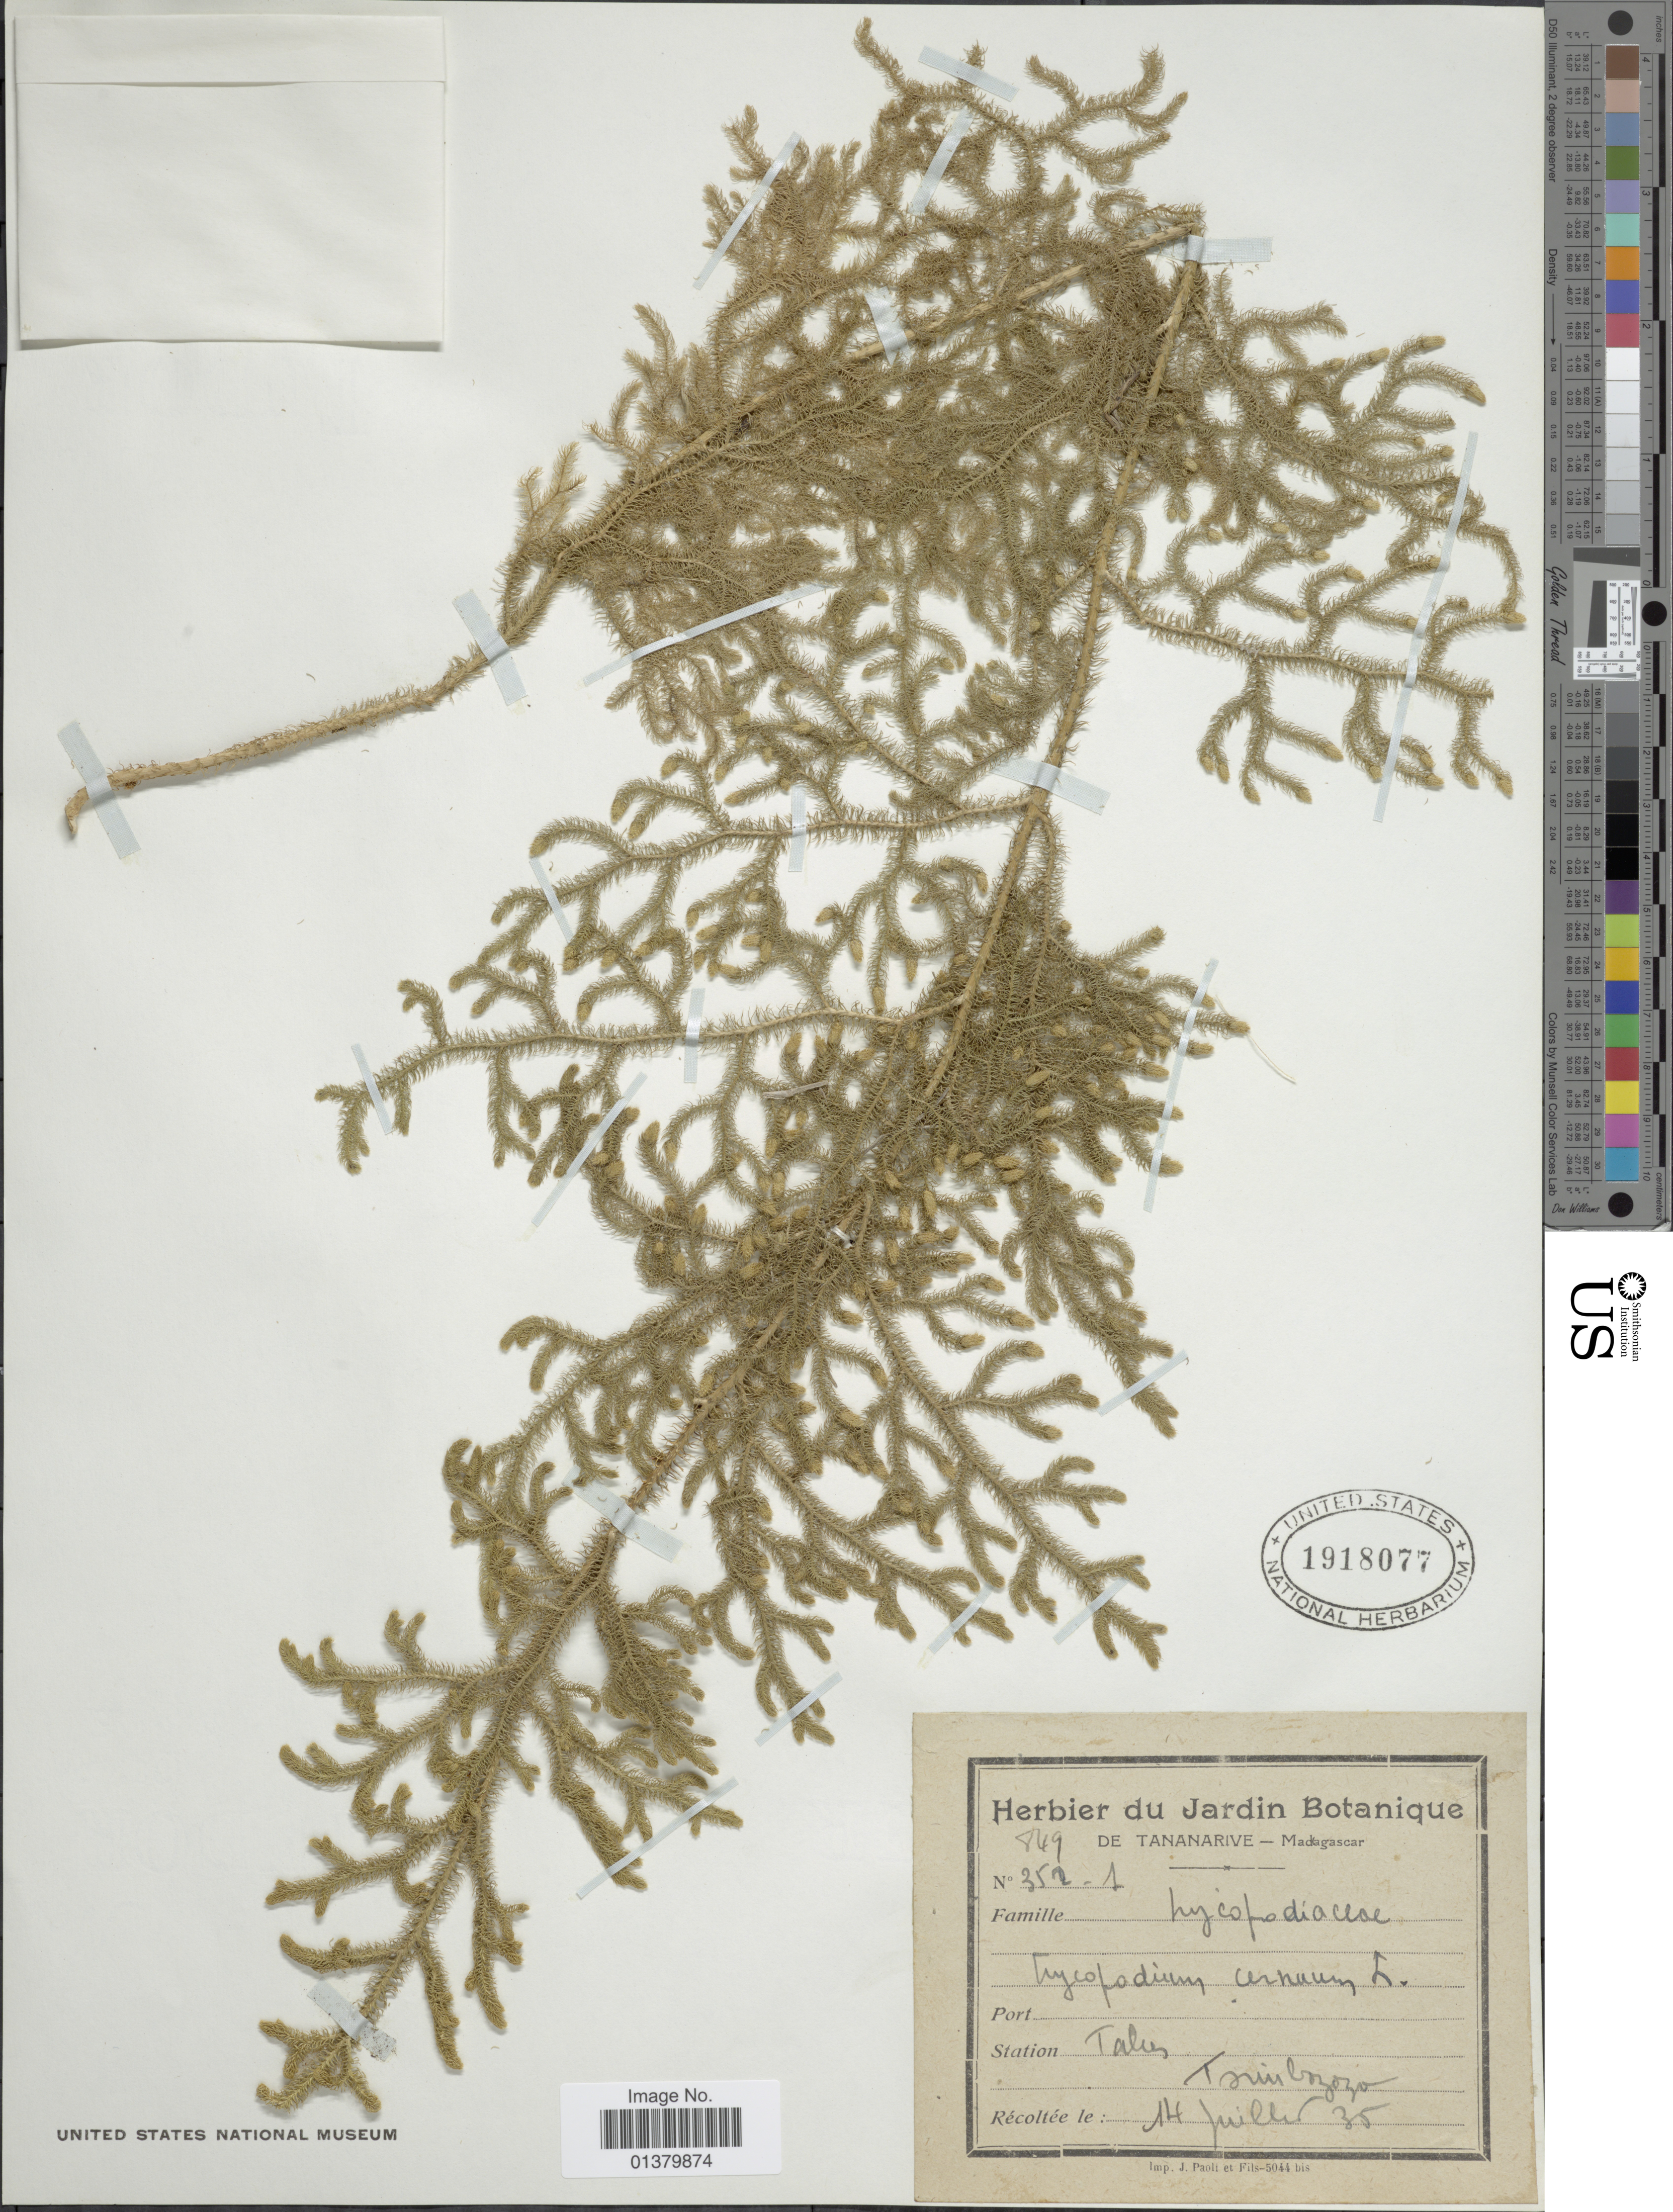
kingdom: Plantae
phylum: Tracheophyta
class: Lycopodiopsida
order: Lycopodiales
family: Lycopodiaceae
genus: Palhinhaea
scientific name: Palhinhaea cernua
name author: (L.) Vasc. & Franco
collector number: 352-1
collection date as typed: Transcribed d/m/y: 14/7/35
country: Madagascar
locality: Talus, [illegible text]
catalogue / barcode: US 1918077